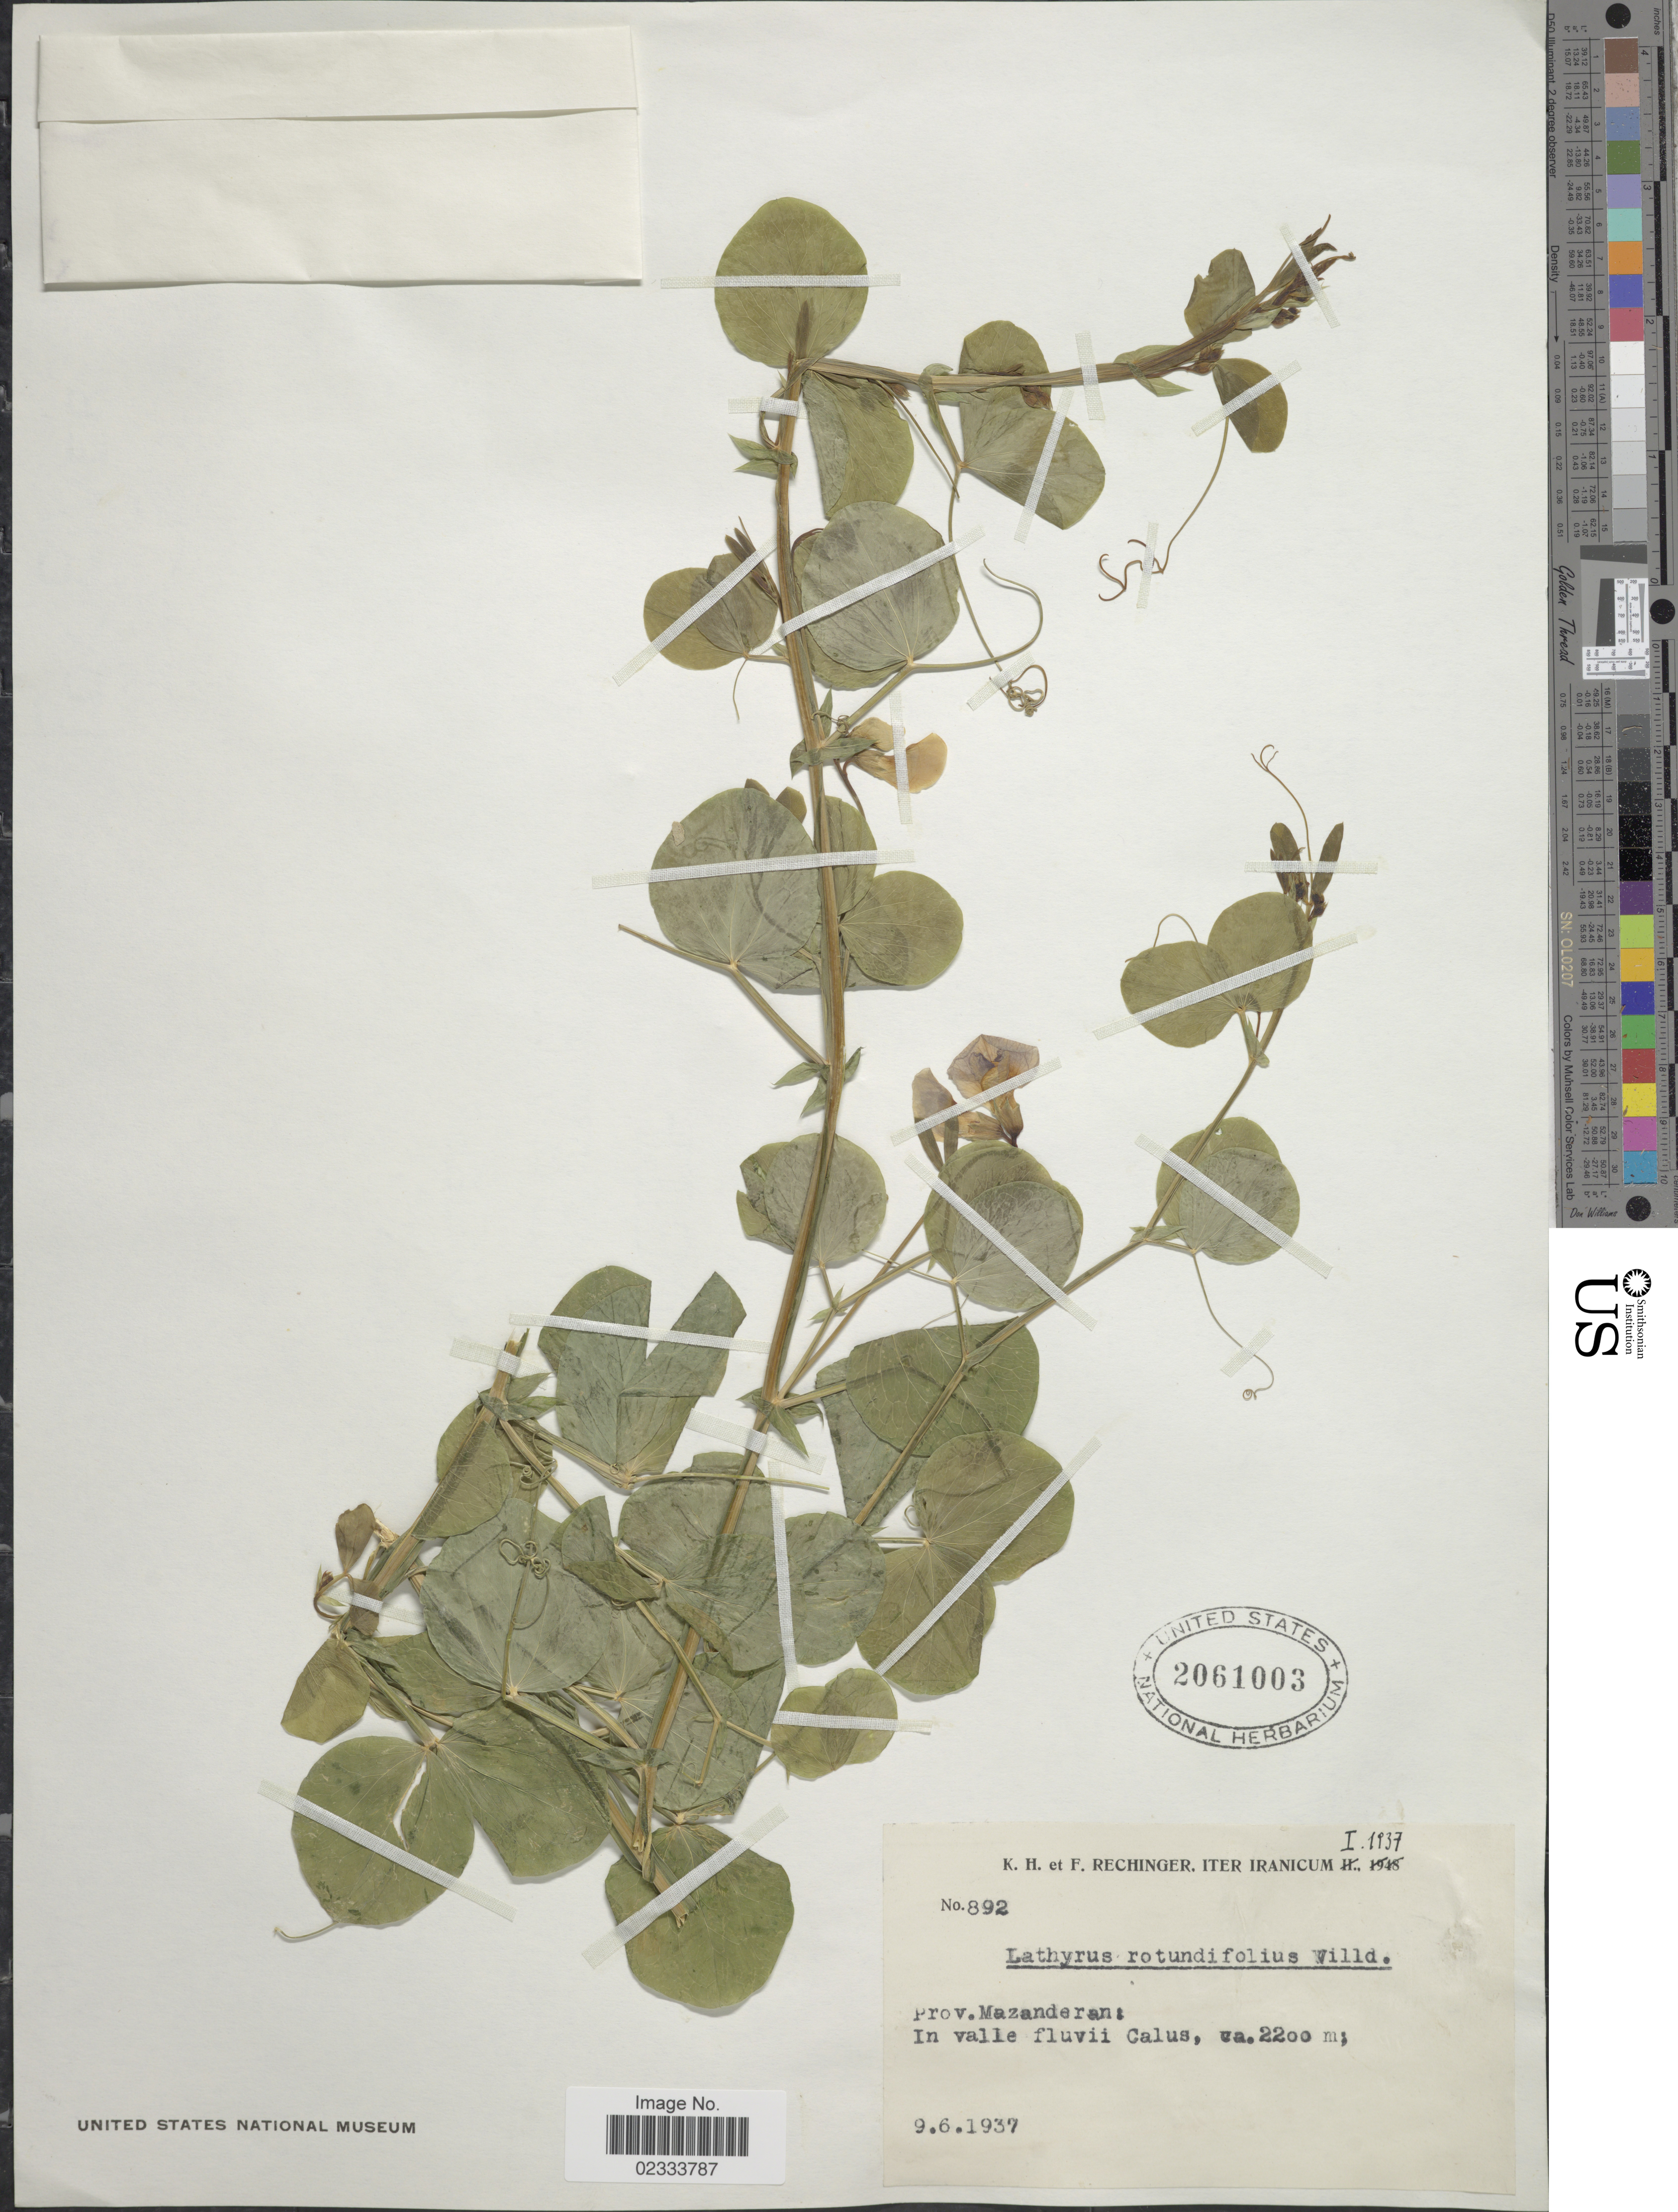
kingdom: Plantae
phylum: Tracheophyta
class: Magnoliopsida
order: Fabales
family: Fabaceae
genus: Lathyrus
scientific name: Lathyrus rotundifolius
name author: Willd.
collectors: K. H. Rechinger & F. Rechinger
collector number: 892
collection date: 1937-06-09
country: Iran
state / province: Mazandaran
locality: in valle fluvii Calus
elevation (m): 2200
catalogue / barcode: US 2061003